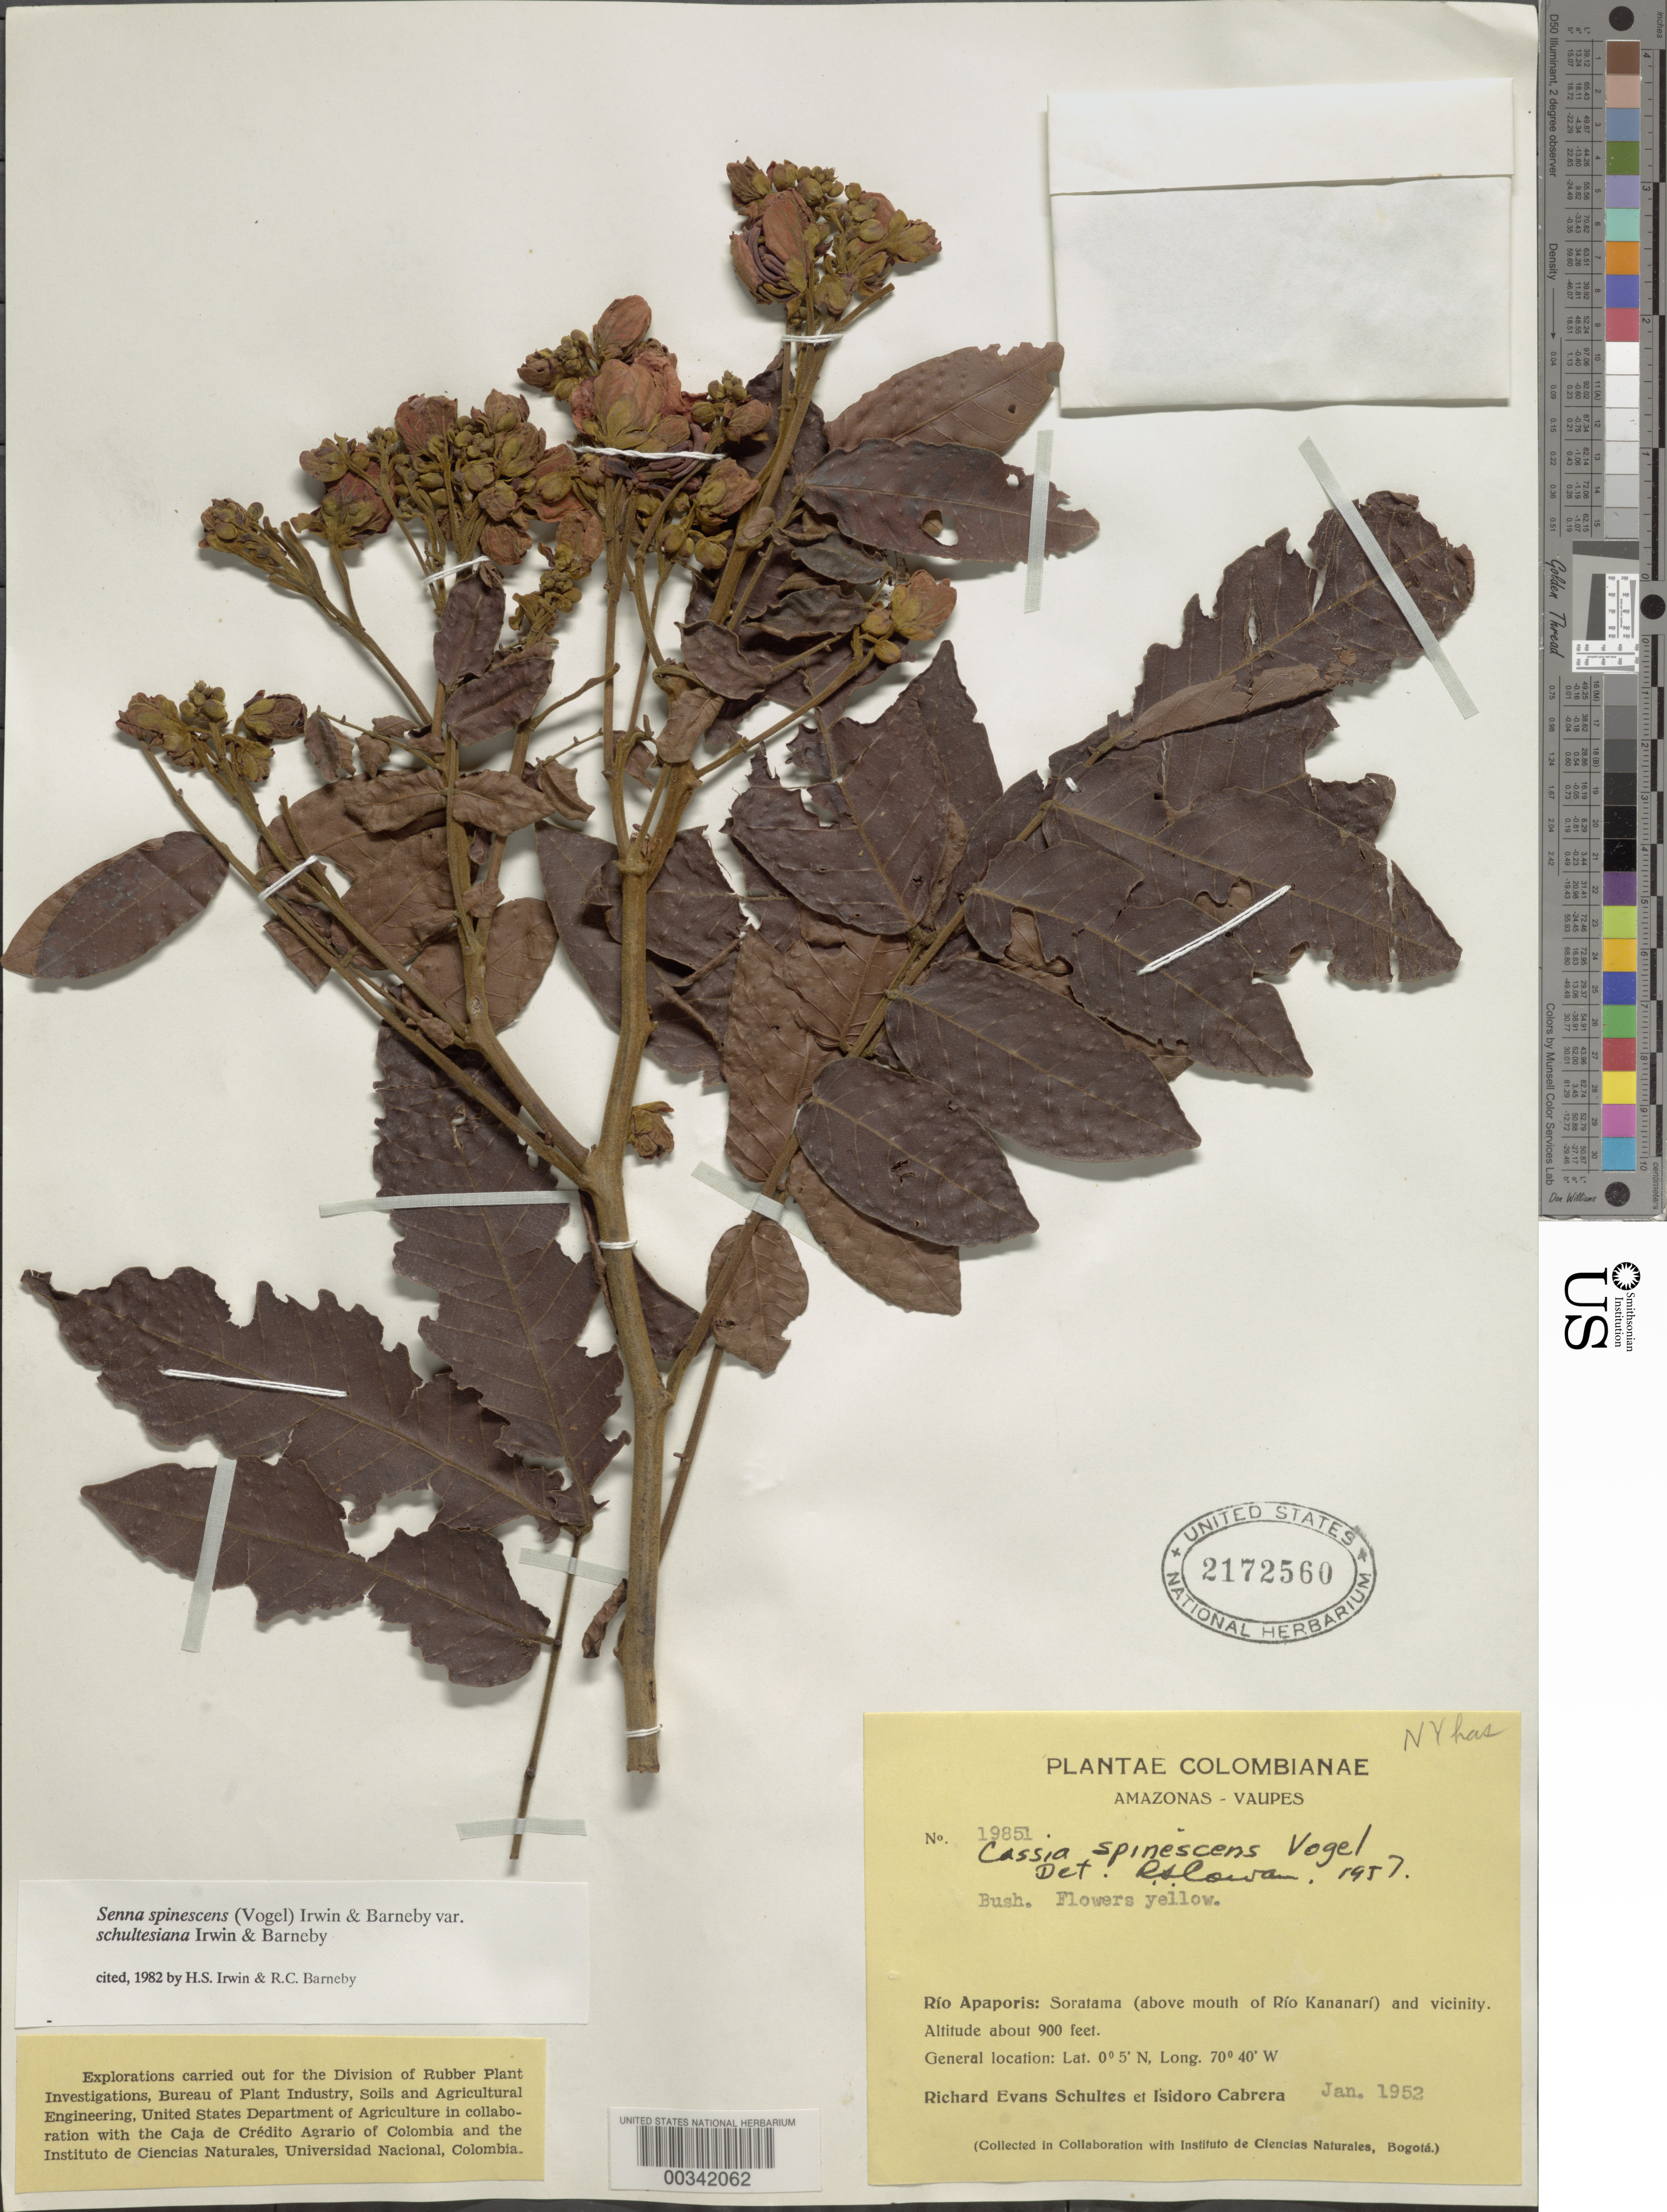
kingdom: Plantae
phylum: Tracheophyta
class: Magnoliopsida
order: Fabales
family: Fabaceae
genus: Senna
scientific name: Senna spinescens var. schultesiana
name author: H.S. Irwin & Barneby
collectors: R. E. Schultes & I. Cabrera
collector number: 19851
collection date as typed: Jan 1952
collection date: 1952-01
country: Colombia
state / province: Amazônas / Vaupés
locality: Rio Apaporis; Soratama, above mouth of Rio Kananari and vicinity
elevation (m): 274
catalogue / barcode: US 2172560